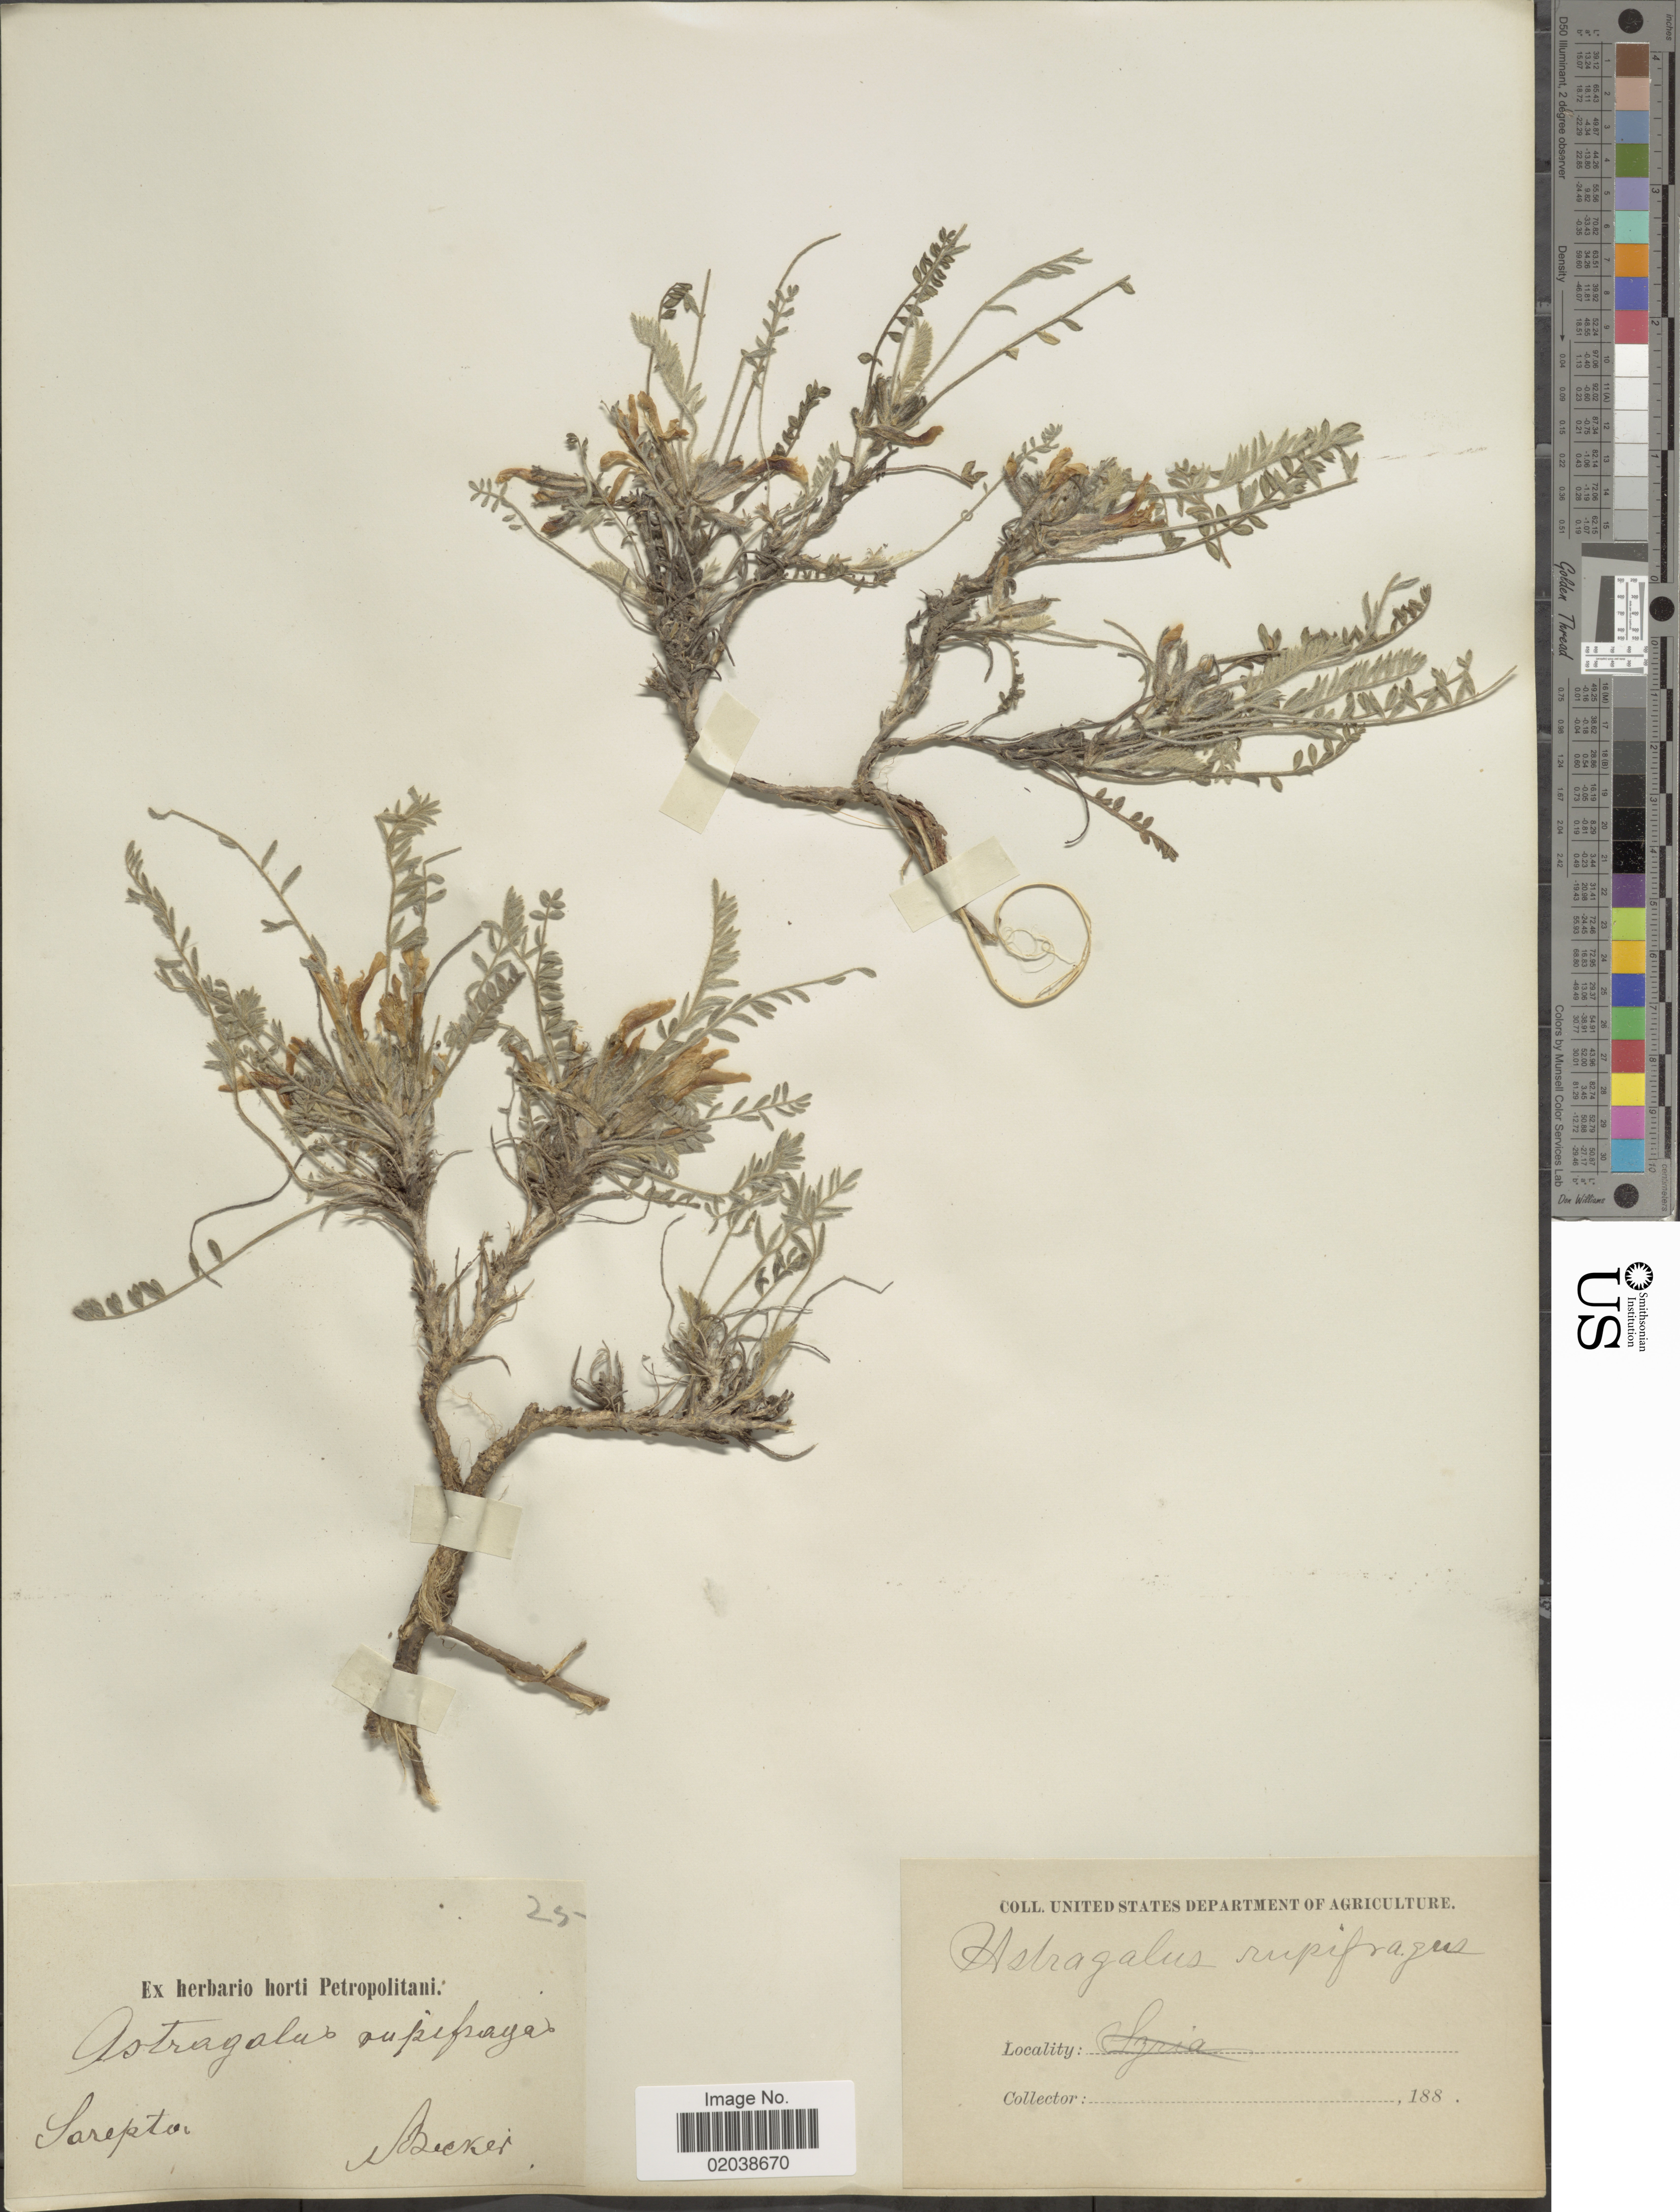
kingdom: Plantae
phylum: Tracheophyta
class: Magnoliopsida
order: Fabales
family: Fabaceae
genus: Astragalus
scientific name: Astragalus rupifragus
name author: Pall.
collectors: -. Becker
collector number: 25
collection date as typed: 188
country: Russian Federation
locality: Sarepta